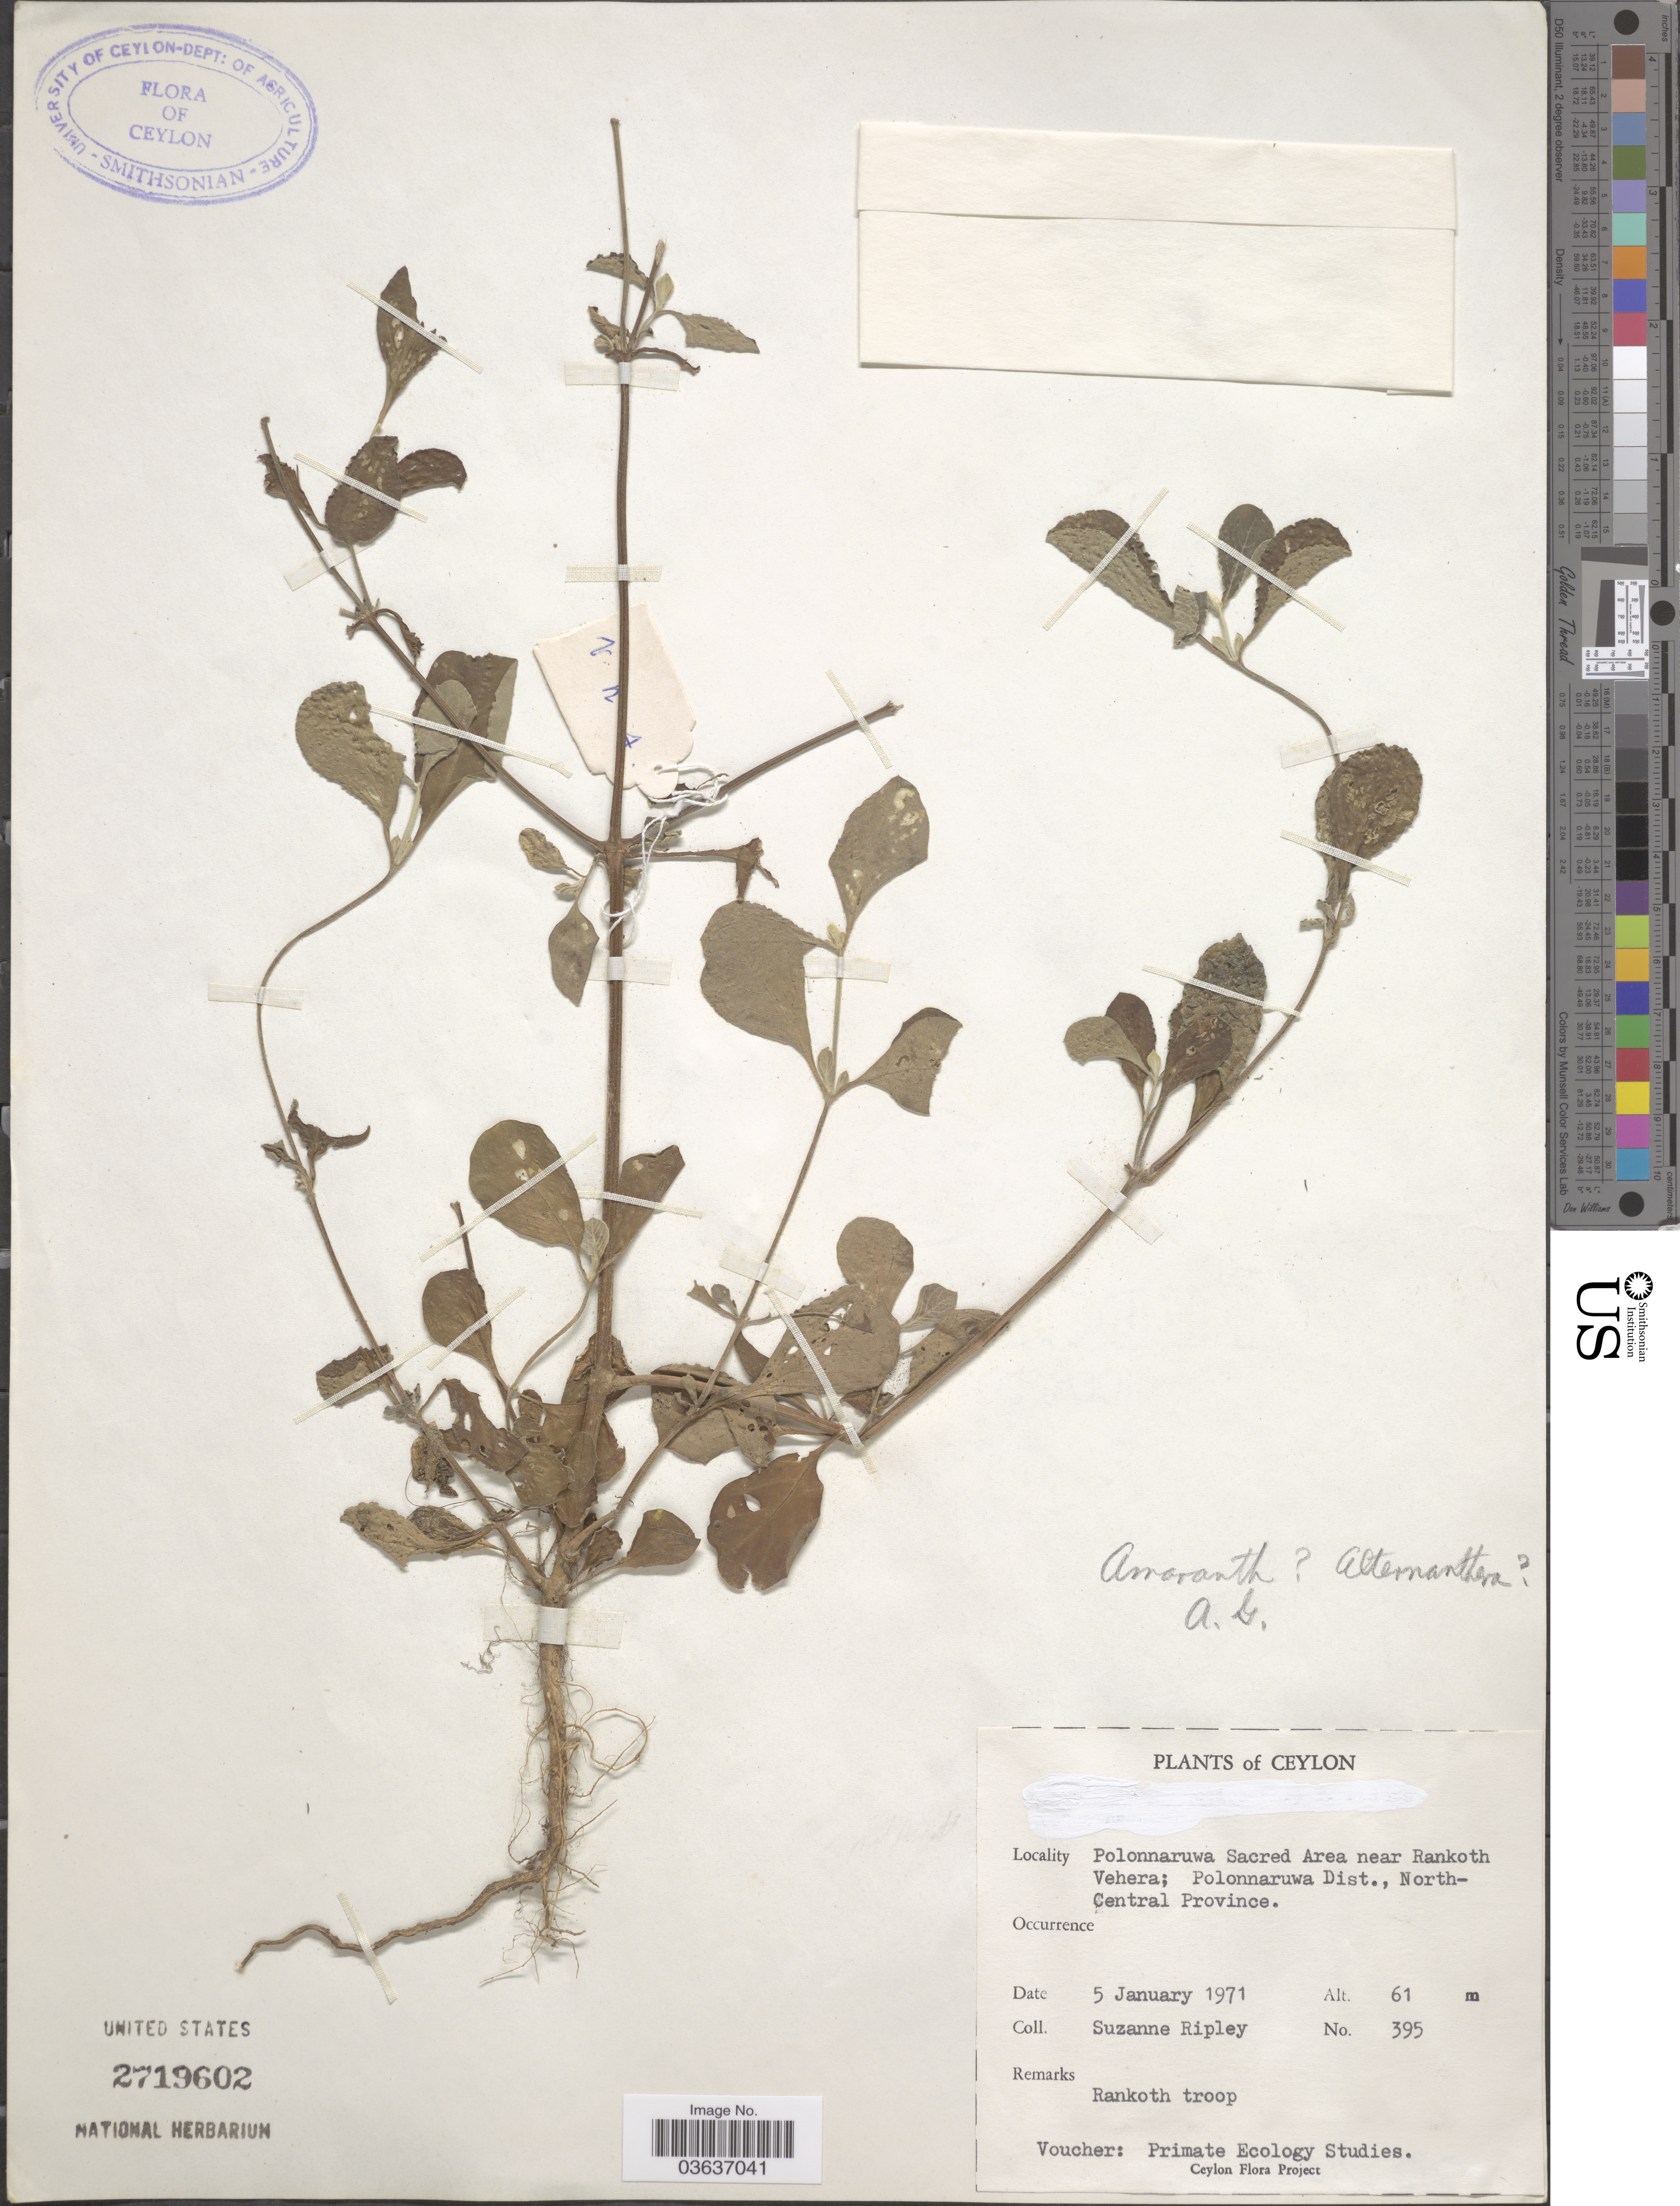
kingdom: Plantae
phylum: Tracheophyta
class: Magnoliopsida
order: Caryophyllales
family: Amaranthaceae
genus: Alternanthera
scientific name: Alternanthera sp.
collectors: S. Ripley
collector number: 395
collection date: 1971-01-05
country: Sri Lanka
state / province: North Central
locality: Ceylon. Polonnaruwa Sacred Area near Rankoth Vehera; Polonnaruwa Dist.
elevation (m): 61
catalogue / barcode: US 2719602